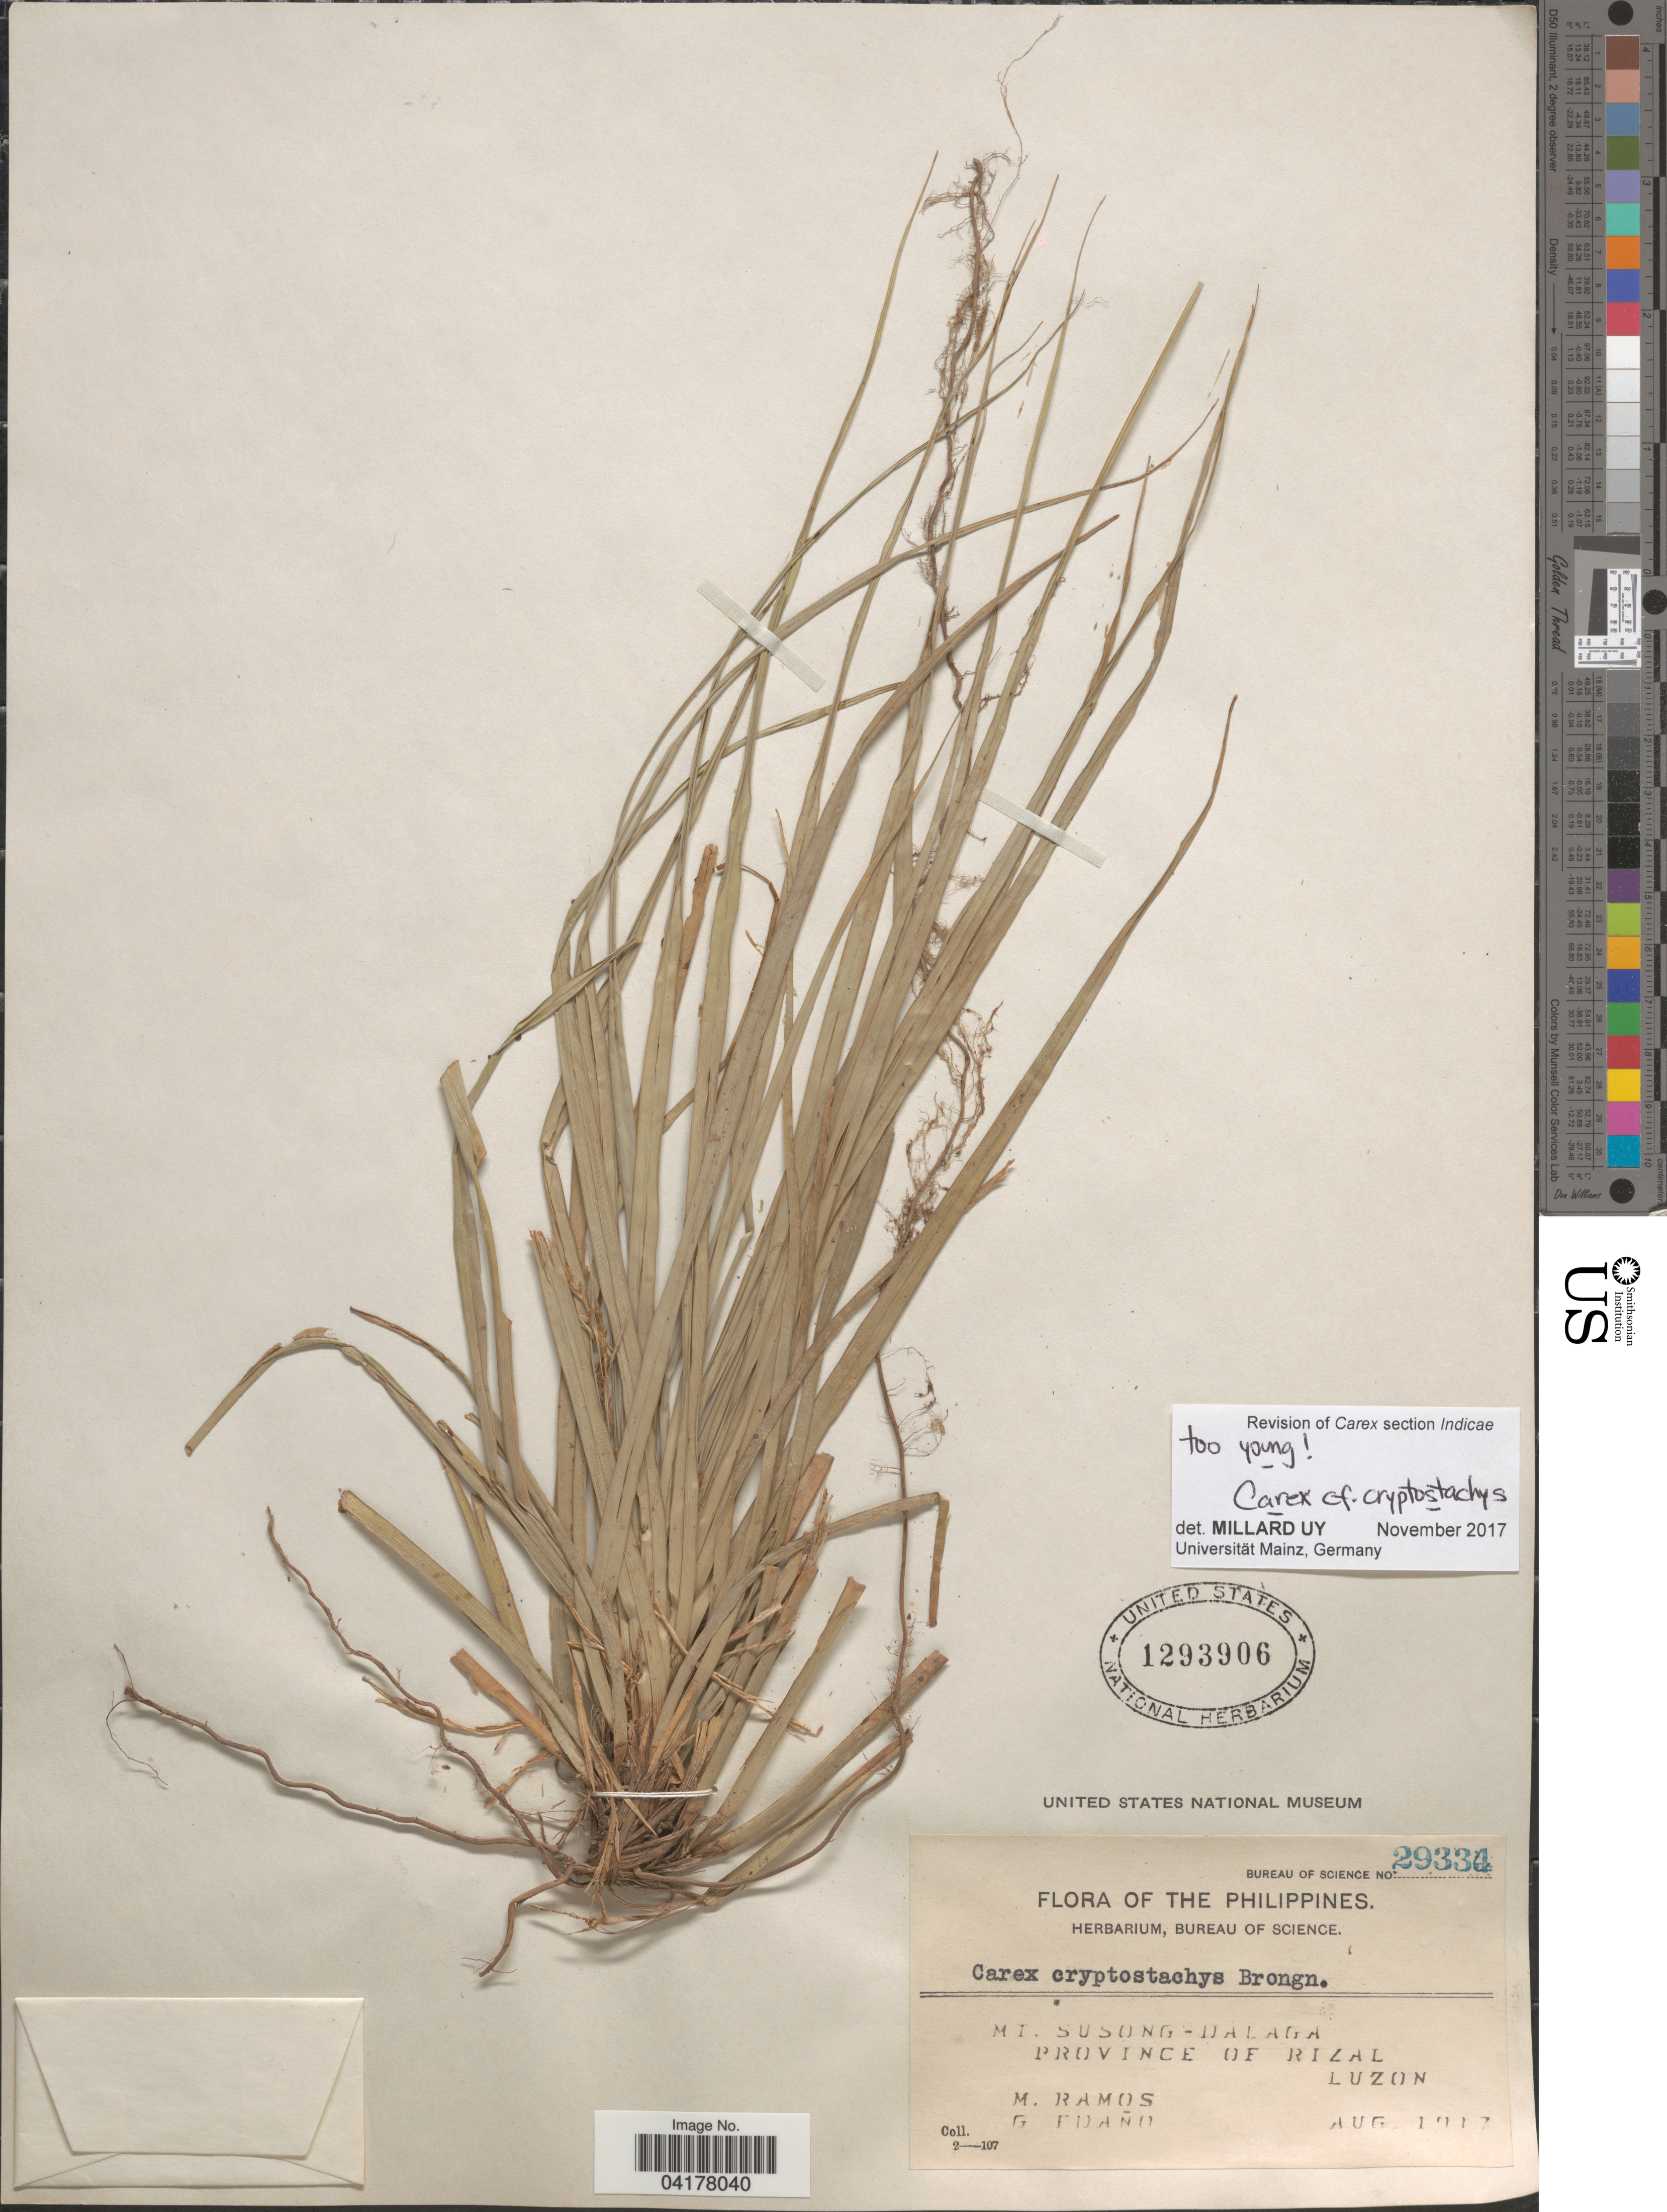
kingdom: Plantae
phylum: Tracheophyta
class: Liliopsida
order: Poales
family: Cyperaceae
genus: Carex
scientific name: Carex cryptostachys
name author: Brongn.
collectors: M. Ramos & G. Edaño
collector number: Bureau of Science 29334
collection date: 1917-08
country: Philippines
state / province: Calabarzon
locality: Mt. Susong-Dalaga. Province of Rizal. Luzon.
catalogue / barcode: US 1293906